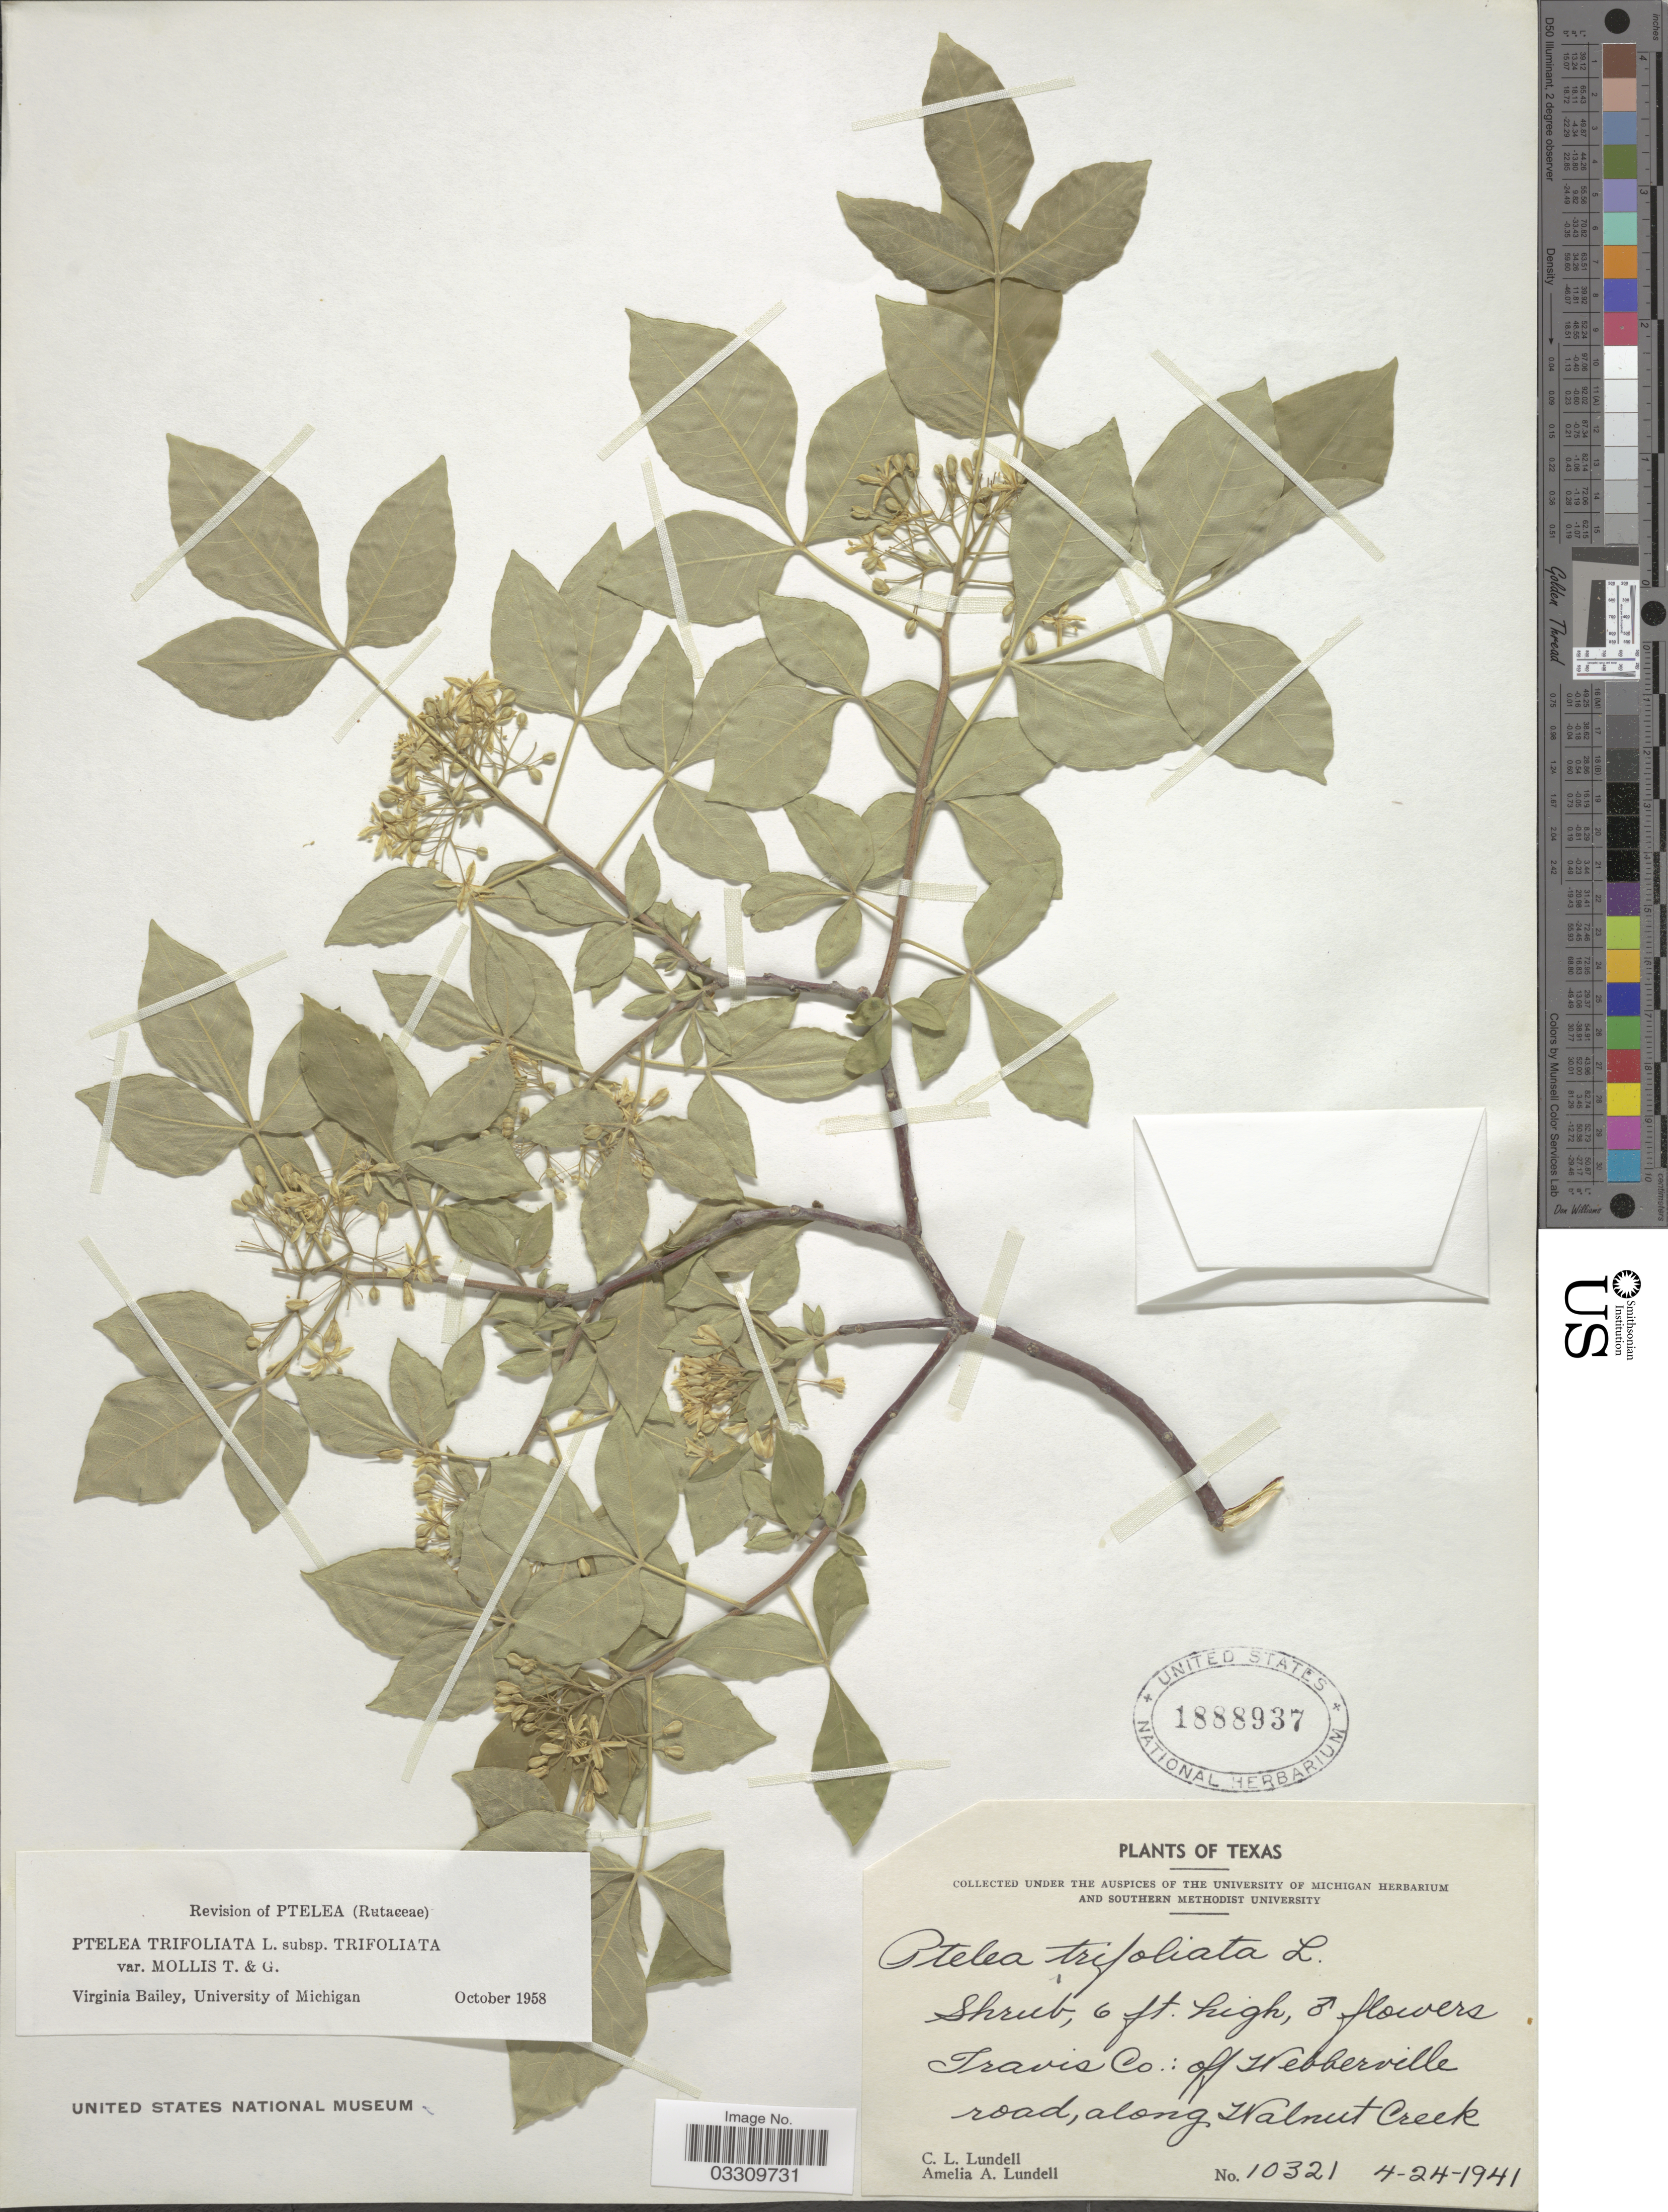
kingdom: Plantae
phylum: Tracheophyta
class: Magnoliopsida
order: Sapindales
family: Rutaceae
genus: Ptelea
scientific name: Ptelea trifoliata var. mollis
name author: Torr. & A. Gray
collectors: C. L. Lundell & A. A. Lundell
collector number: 10321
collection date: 1941-04-24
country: United States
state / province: Texas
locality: Travis Co.: off Webberville road, along Walnut Creek.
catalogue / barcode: US 1888937